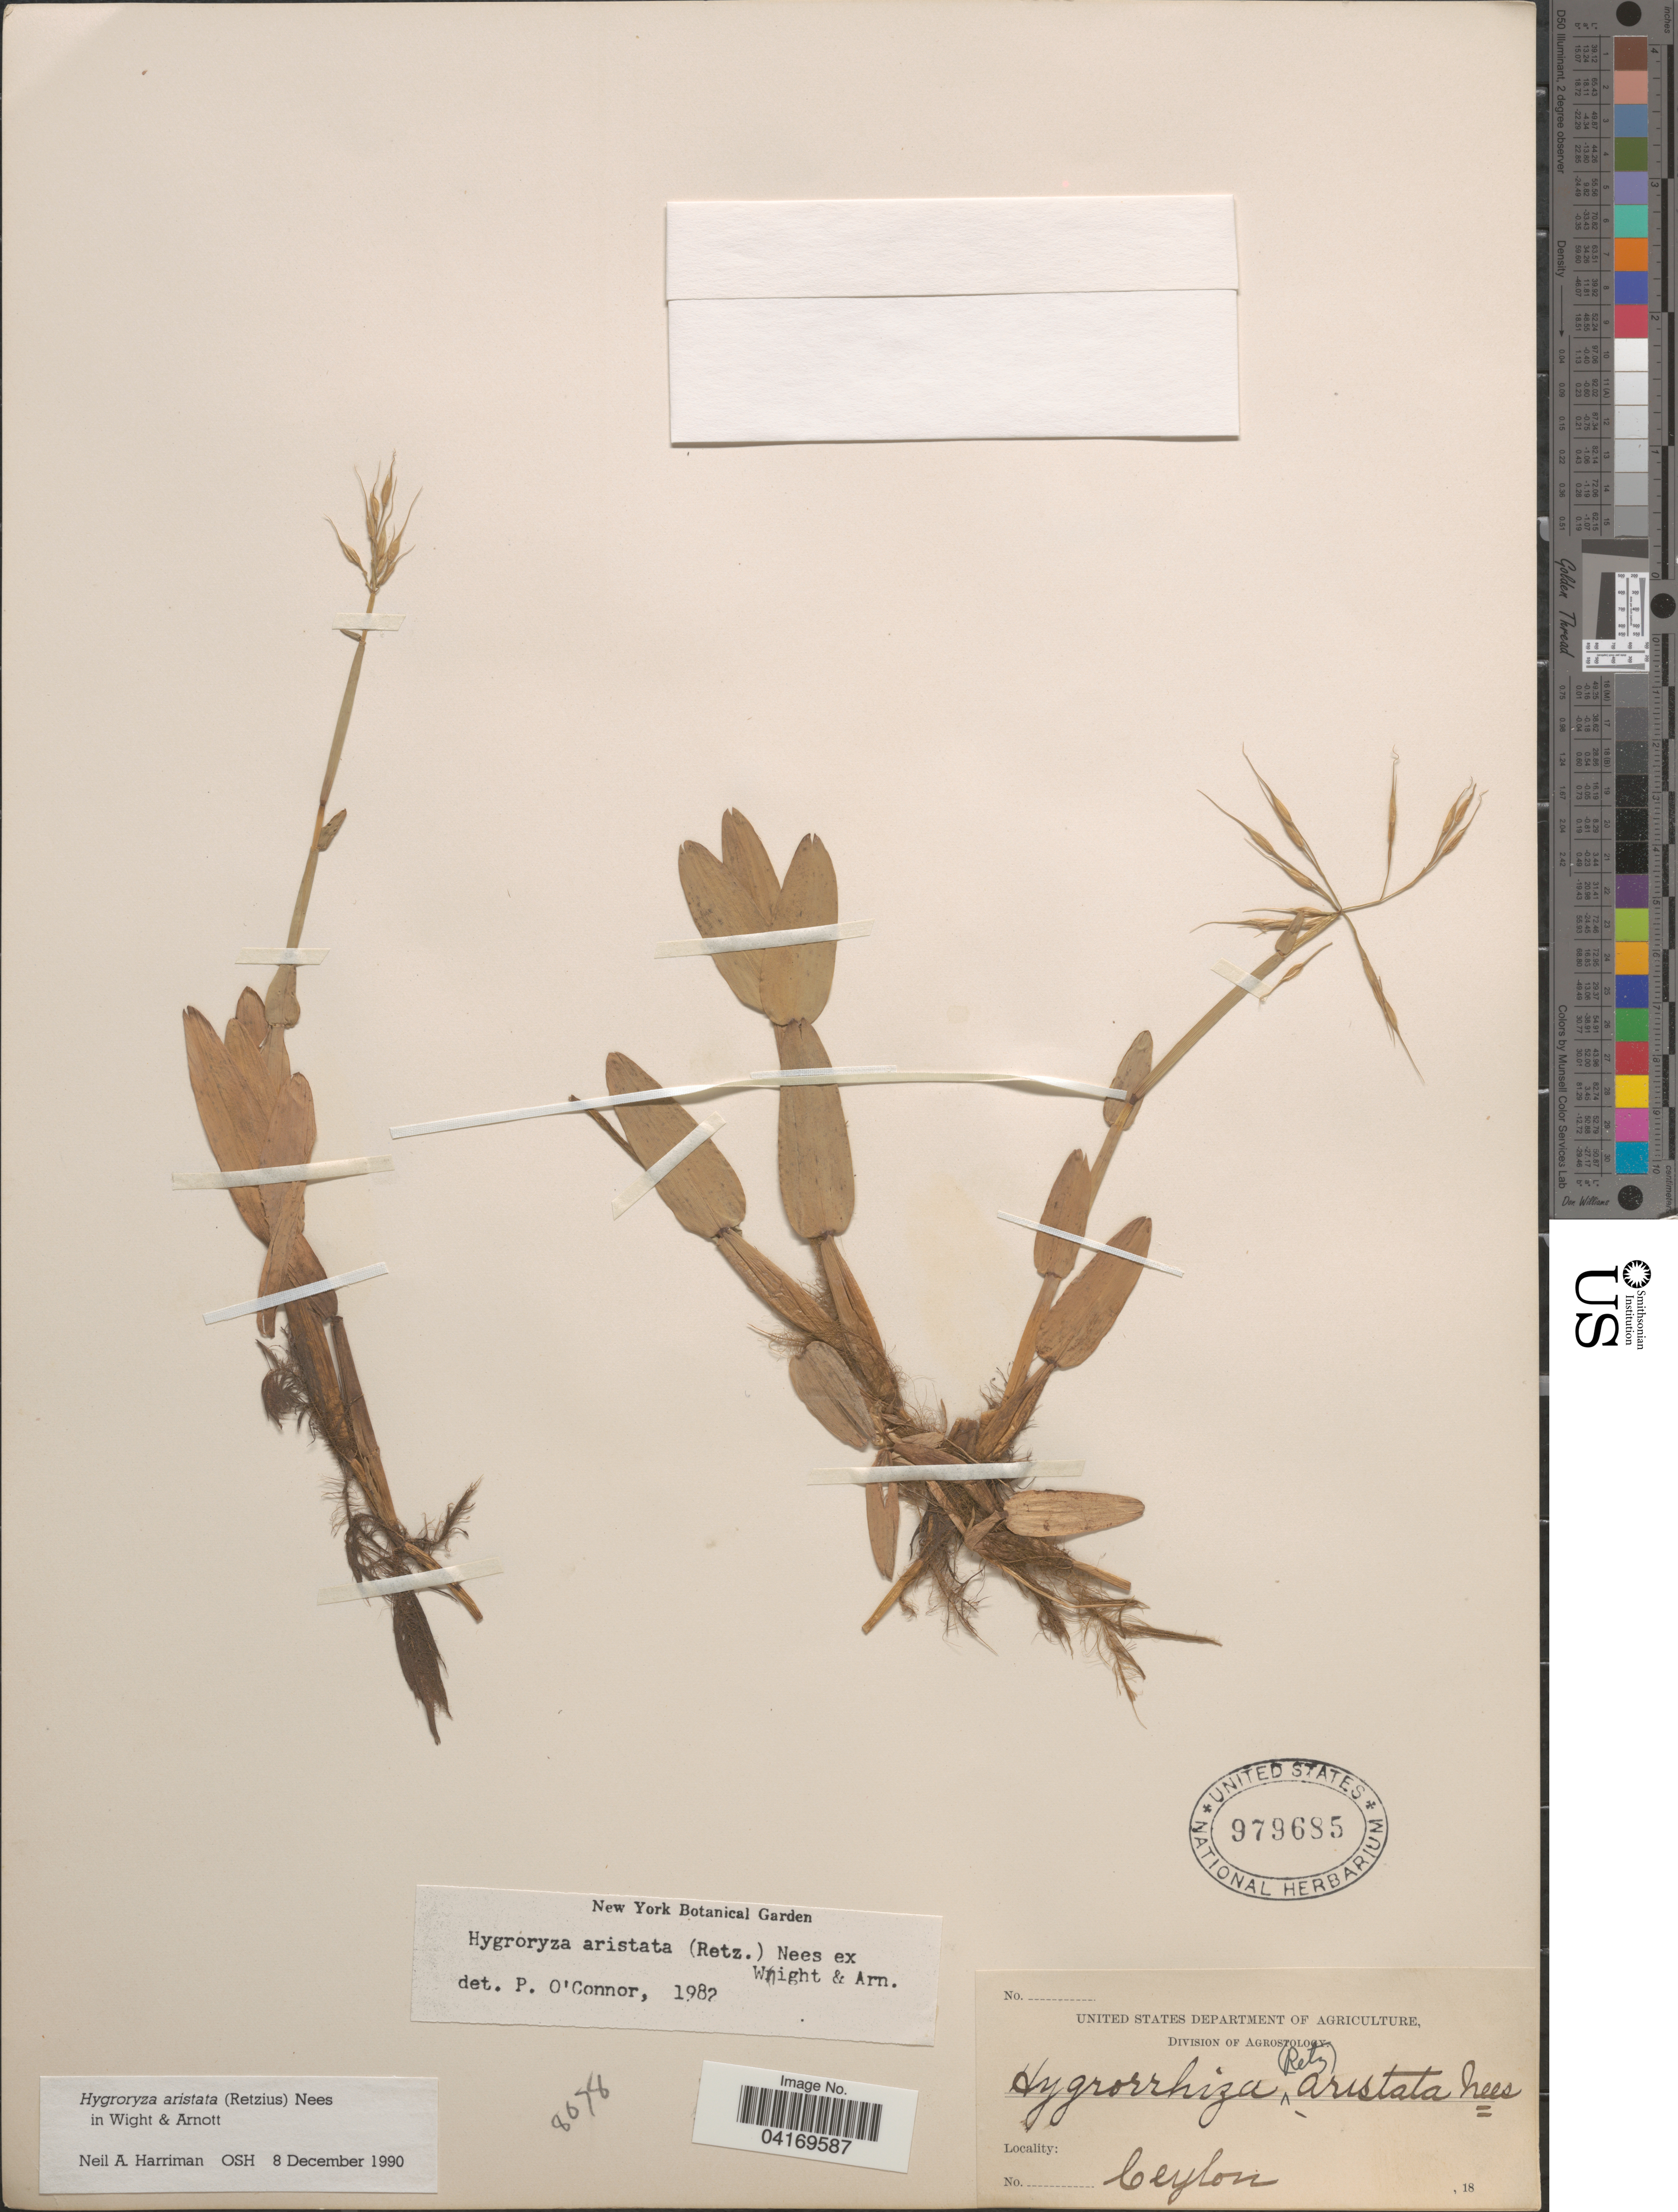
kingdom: Plantae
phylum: Tracheophyta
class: Liliopsida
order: Poales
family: Poaceae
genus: Hygroryza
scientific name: Hygroryza aristata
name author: (Retz.) Nees ex Wright & Arn.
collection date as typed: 18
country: Sri Lanka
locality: Ceylon.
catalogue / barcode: US 979685